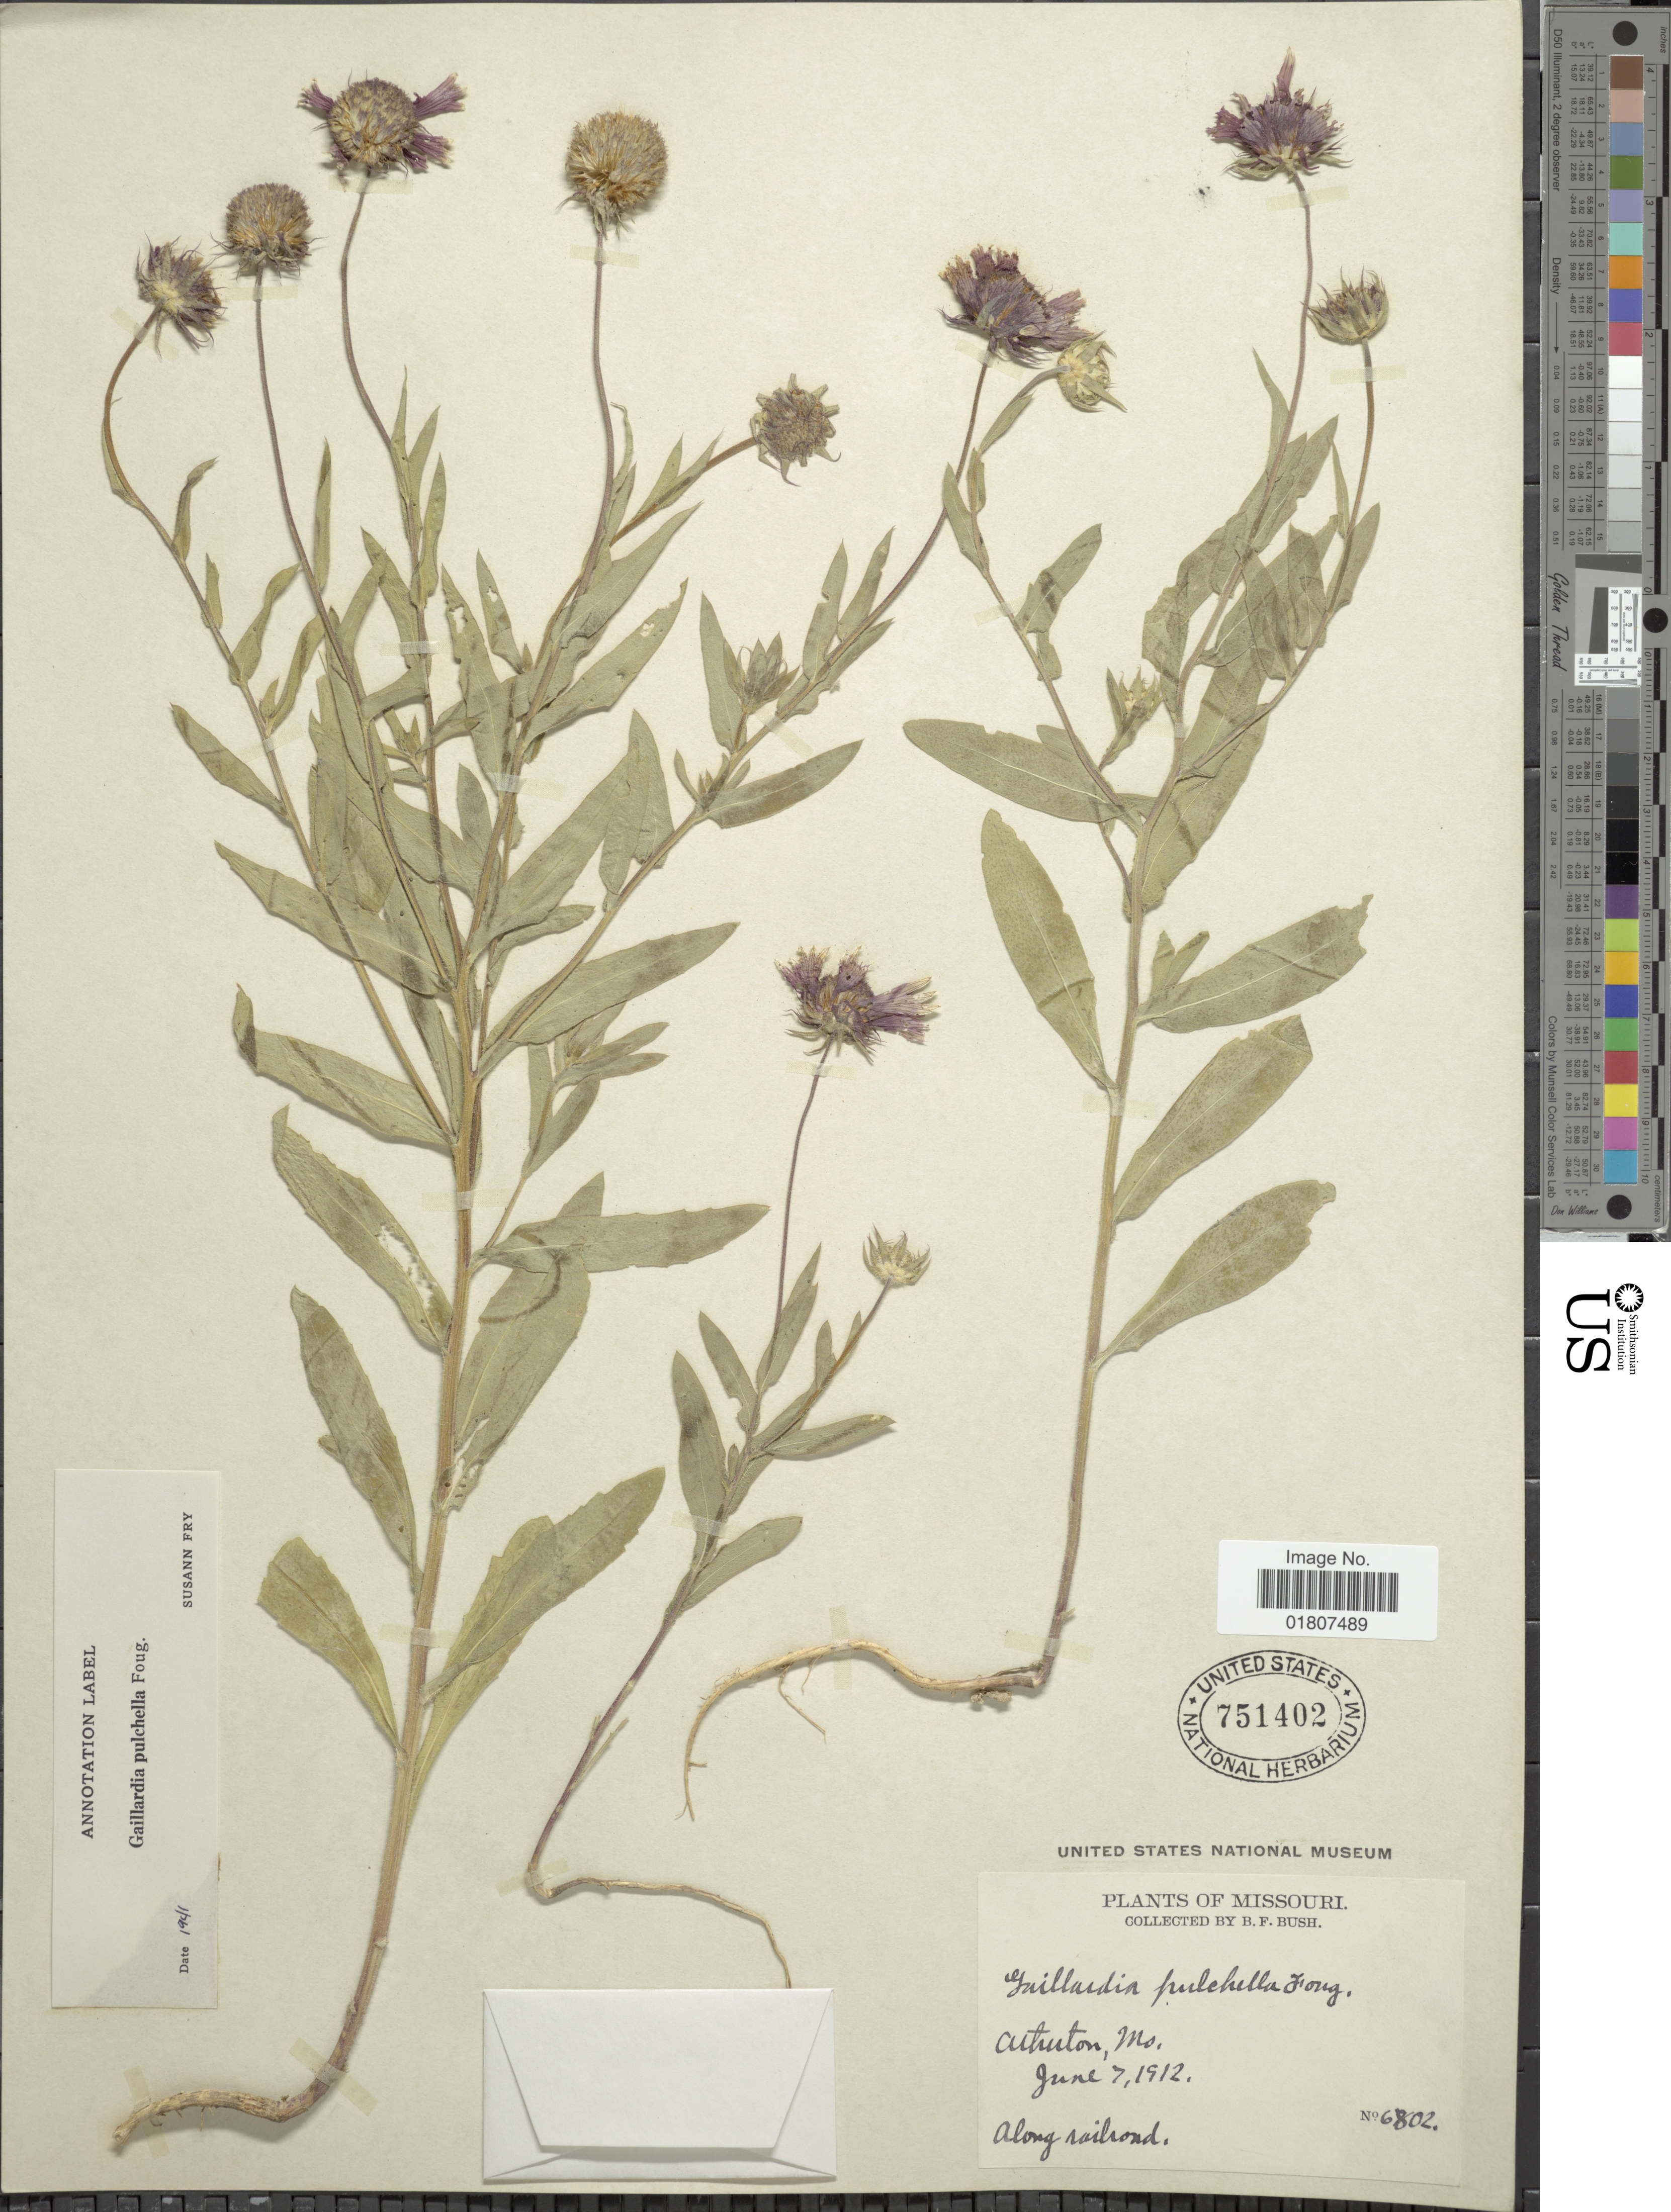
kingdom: Plantae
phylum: Tracheophyta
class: Magnoliopsida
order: Asterales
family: Asteraceae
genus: Gaillardia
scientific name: Gaillardia pulchella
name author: Foug.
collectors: B. F. Bush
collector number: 6802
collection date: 1912-06-07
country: United States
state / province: Missouri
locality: Atherton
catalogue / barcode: US 751402